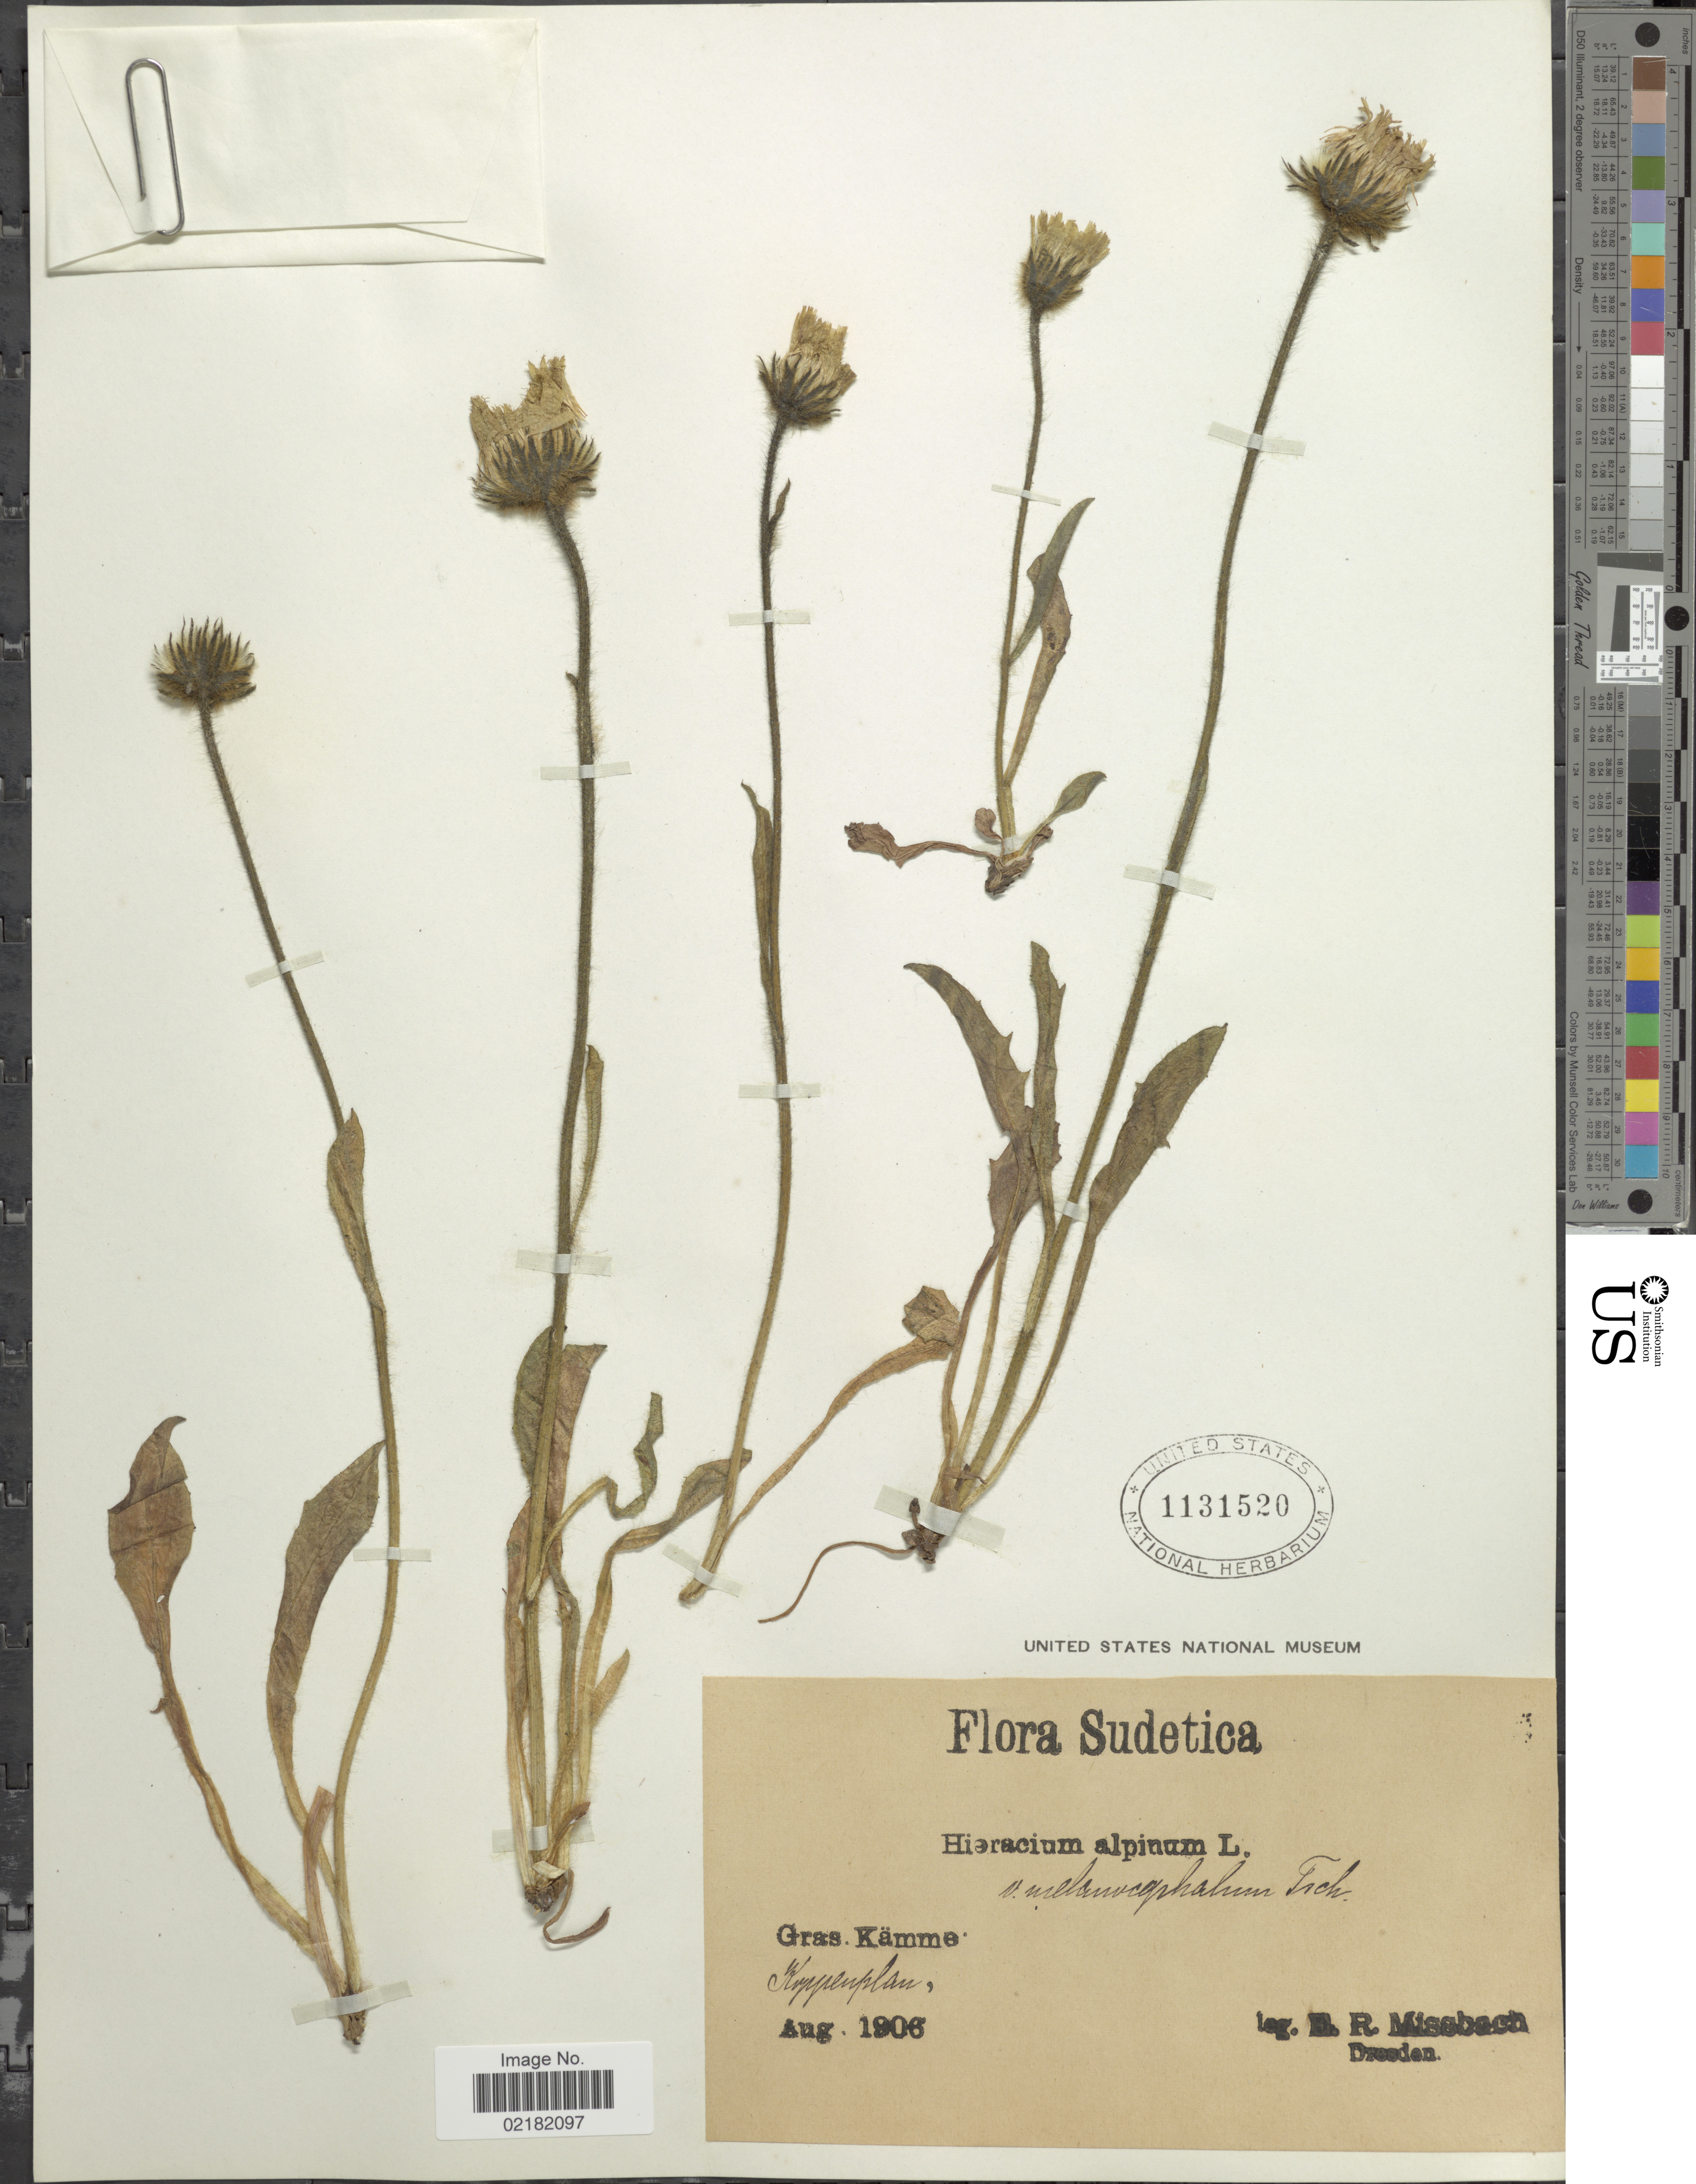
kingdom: Plantae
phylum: Tracheophyta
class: Magnoliopsida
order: Asterales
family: Asteraceae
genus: Hieracium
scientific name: Hieracium alpinum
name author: L.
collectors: E. Missbach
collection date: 1906-08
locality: Gras Kamme, Koppenplan. [interpreted]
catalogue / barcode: US 1131520